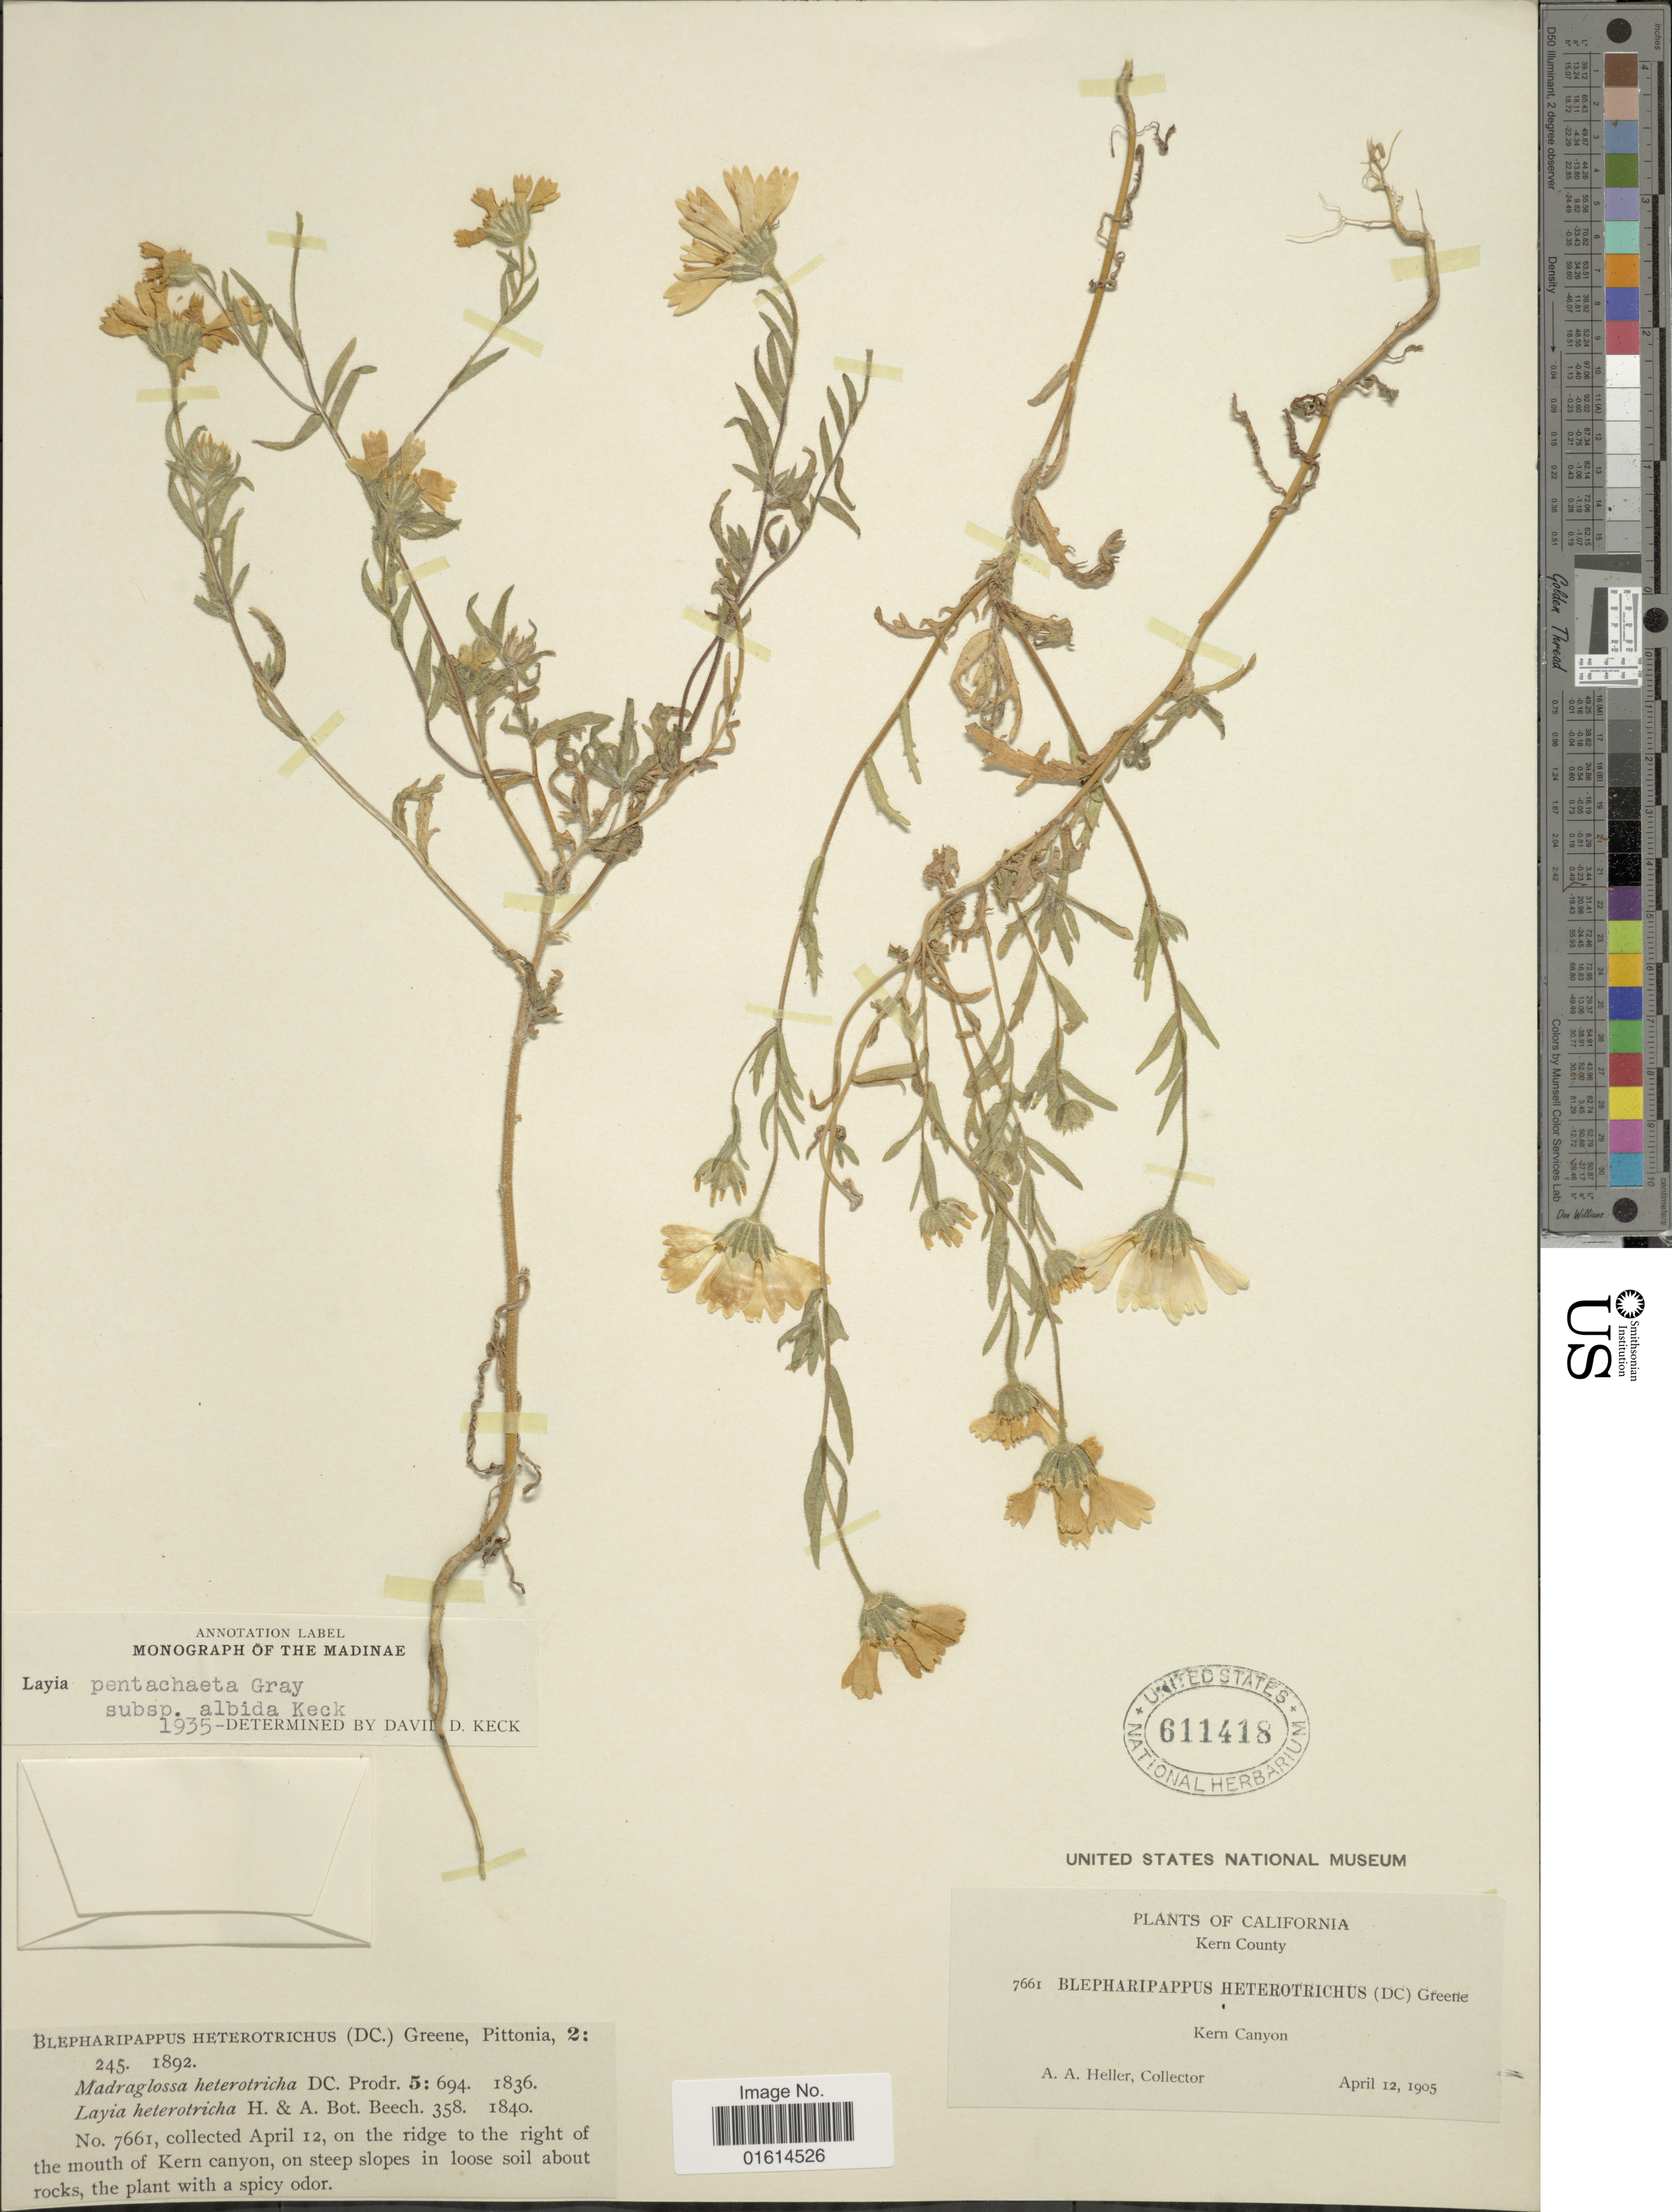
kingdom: Plantae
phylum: Tracheophyta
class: Magnoliopsida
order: Asterales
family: Asteraceae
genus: Layia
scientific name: Layia pentachaeta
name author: A. Gray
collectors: A. A. Heller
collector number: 7661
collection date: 1905-04-12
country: United States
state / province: California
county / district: Kern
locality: Kern County, Kern Canyon, on the ridge to the right of the mouth of Kern canyon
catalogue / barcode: US 611418